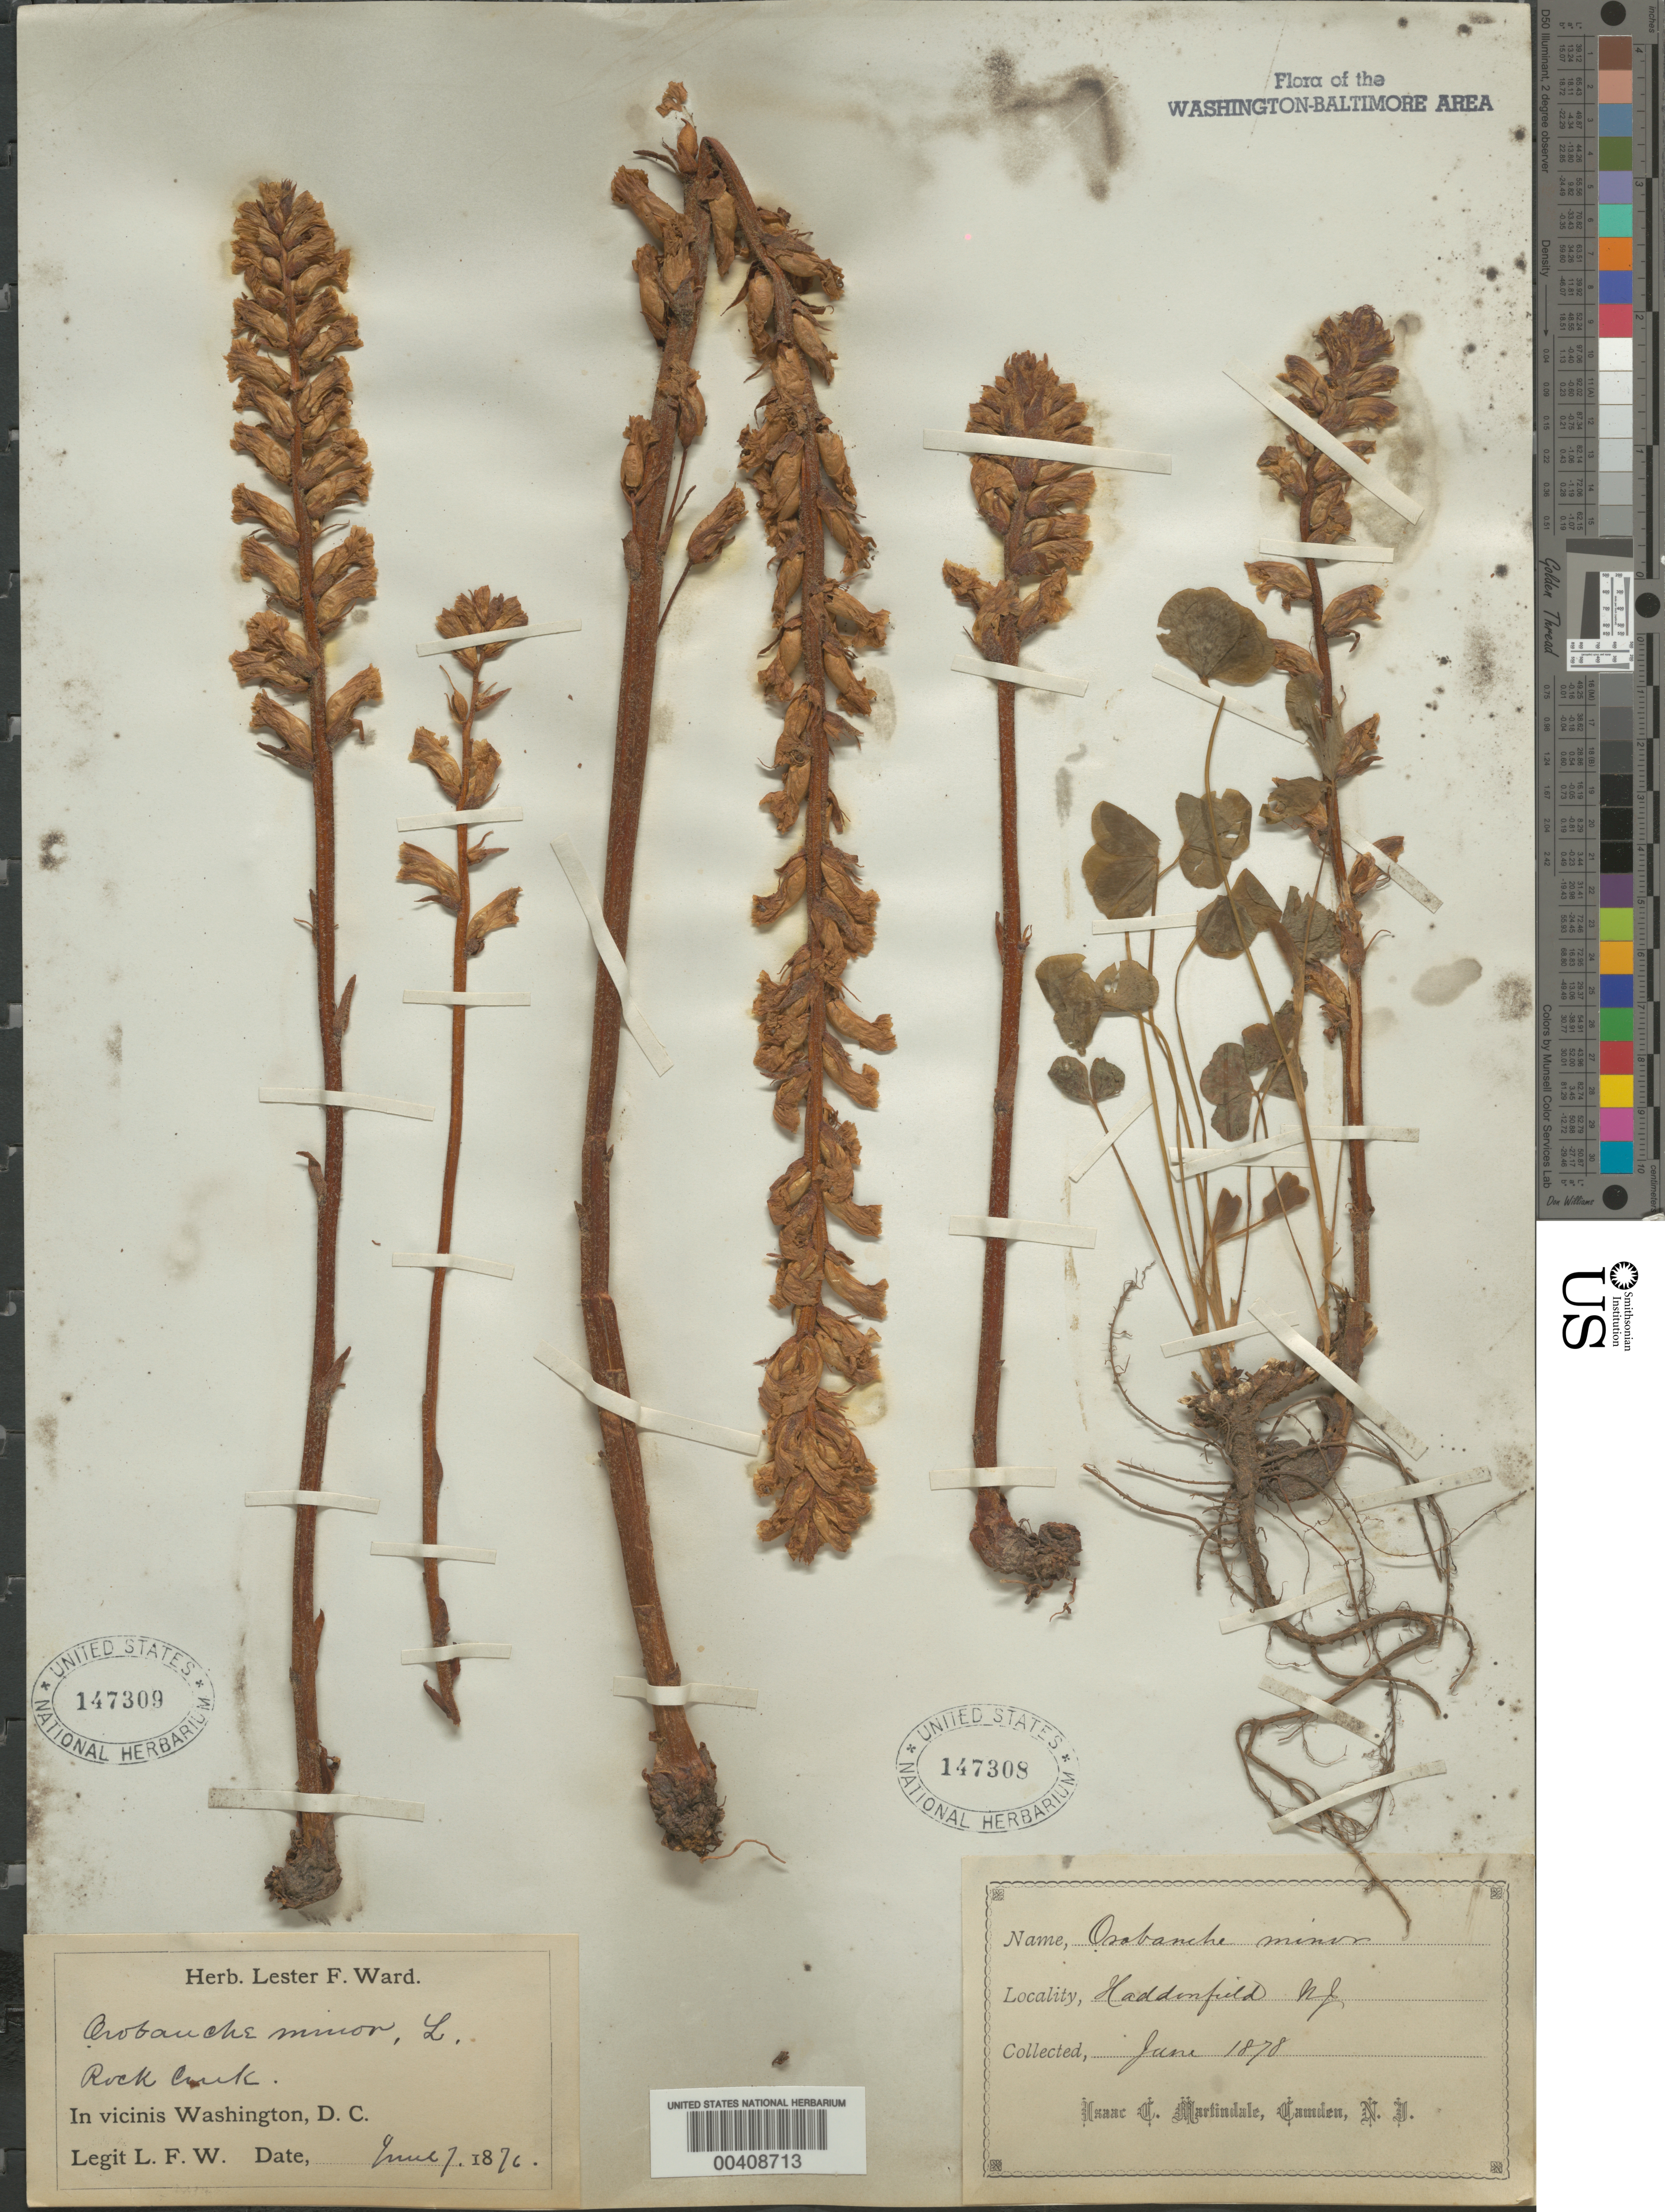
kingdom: Plantae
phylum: Tracheophyta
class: Magnoliopsida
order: Lamiales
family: Orobanchaceae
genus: Orobanche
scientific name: Orobanche minor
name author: Sm.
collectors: L. F. Ward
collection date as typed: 07 Jun 1876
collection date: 1876-06-07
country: United States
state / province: District of Columbia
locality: Rock Creek Rock Creek Park and Vicinity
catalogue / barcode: US 147309